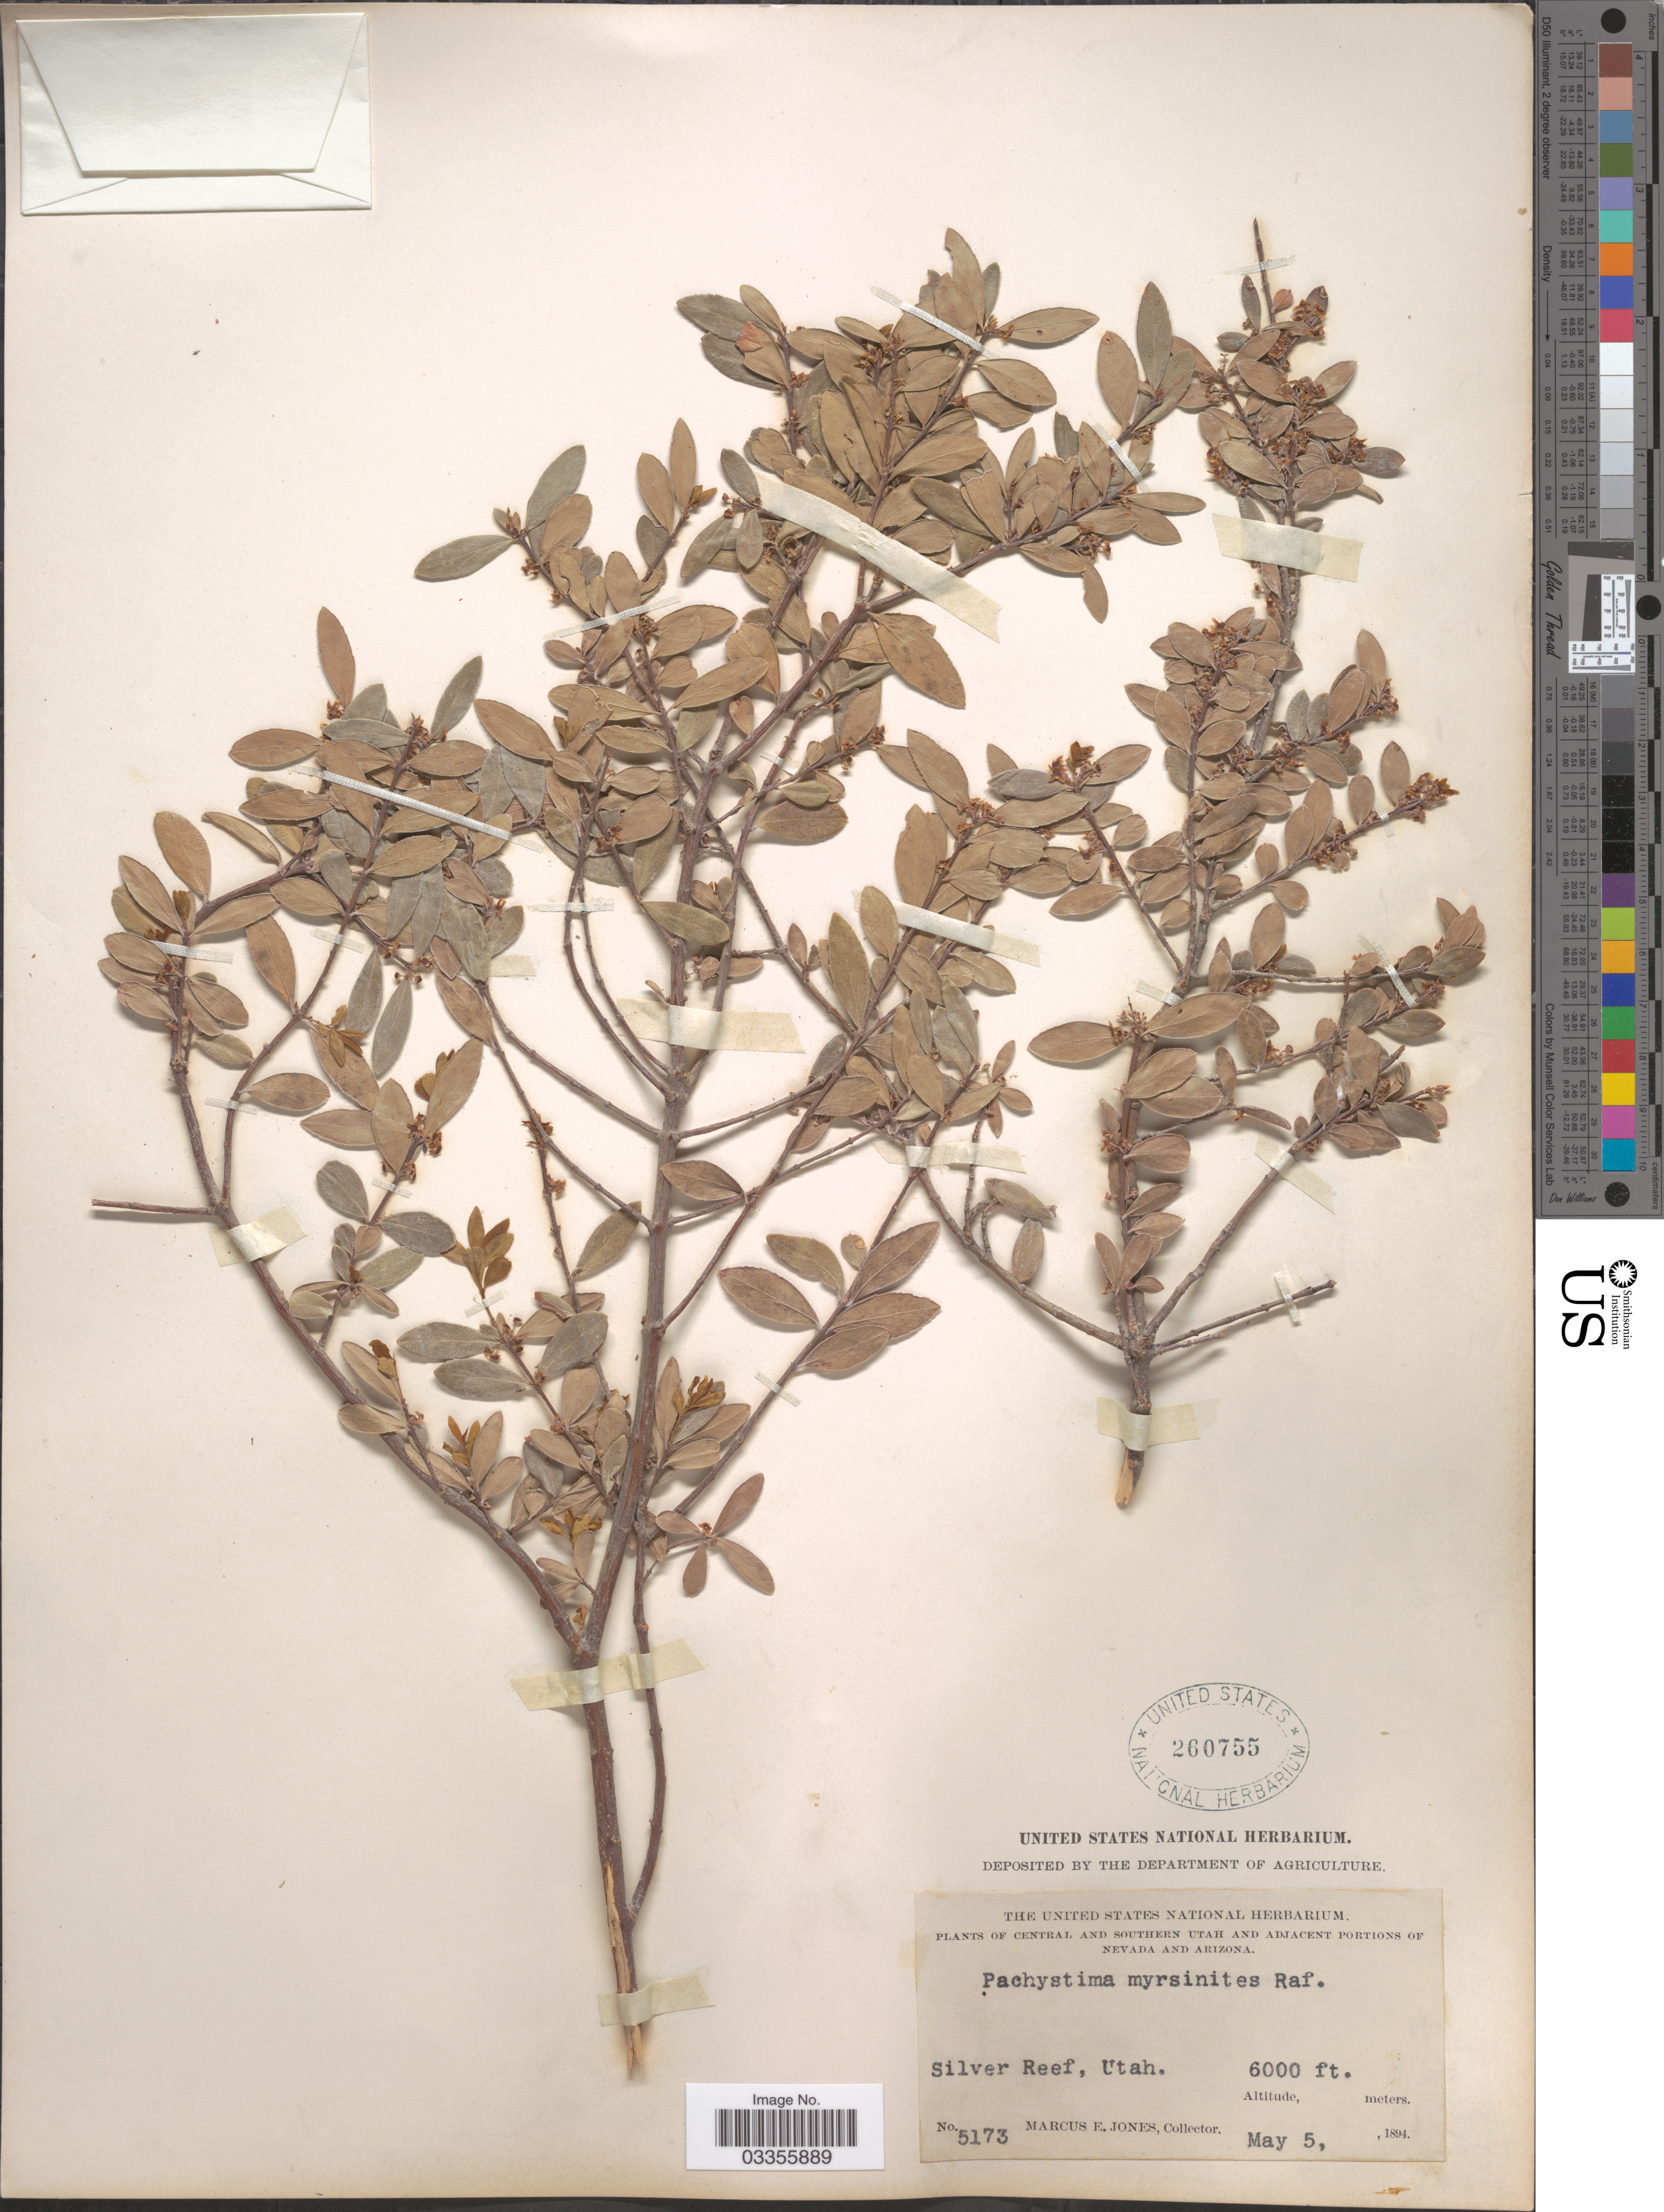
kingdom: Plantae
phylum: Tracheophyta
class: Magnoliopsida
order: Celastrales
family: Celastraceae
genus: Paxistima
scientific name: Paxistima myrsinites subsp. myrsinites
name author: (Pursh) Raf.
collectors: M. E. Jones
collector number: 5173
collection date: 1894-05-05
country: United States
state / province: Utah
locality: Central and Southern Utah. Silver Reef.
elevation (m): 1829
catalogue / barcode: US 260755